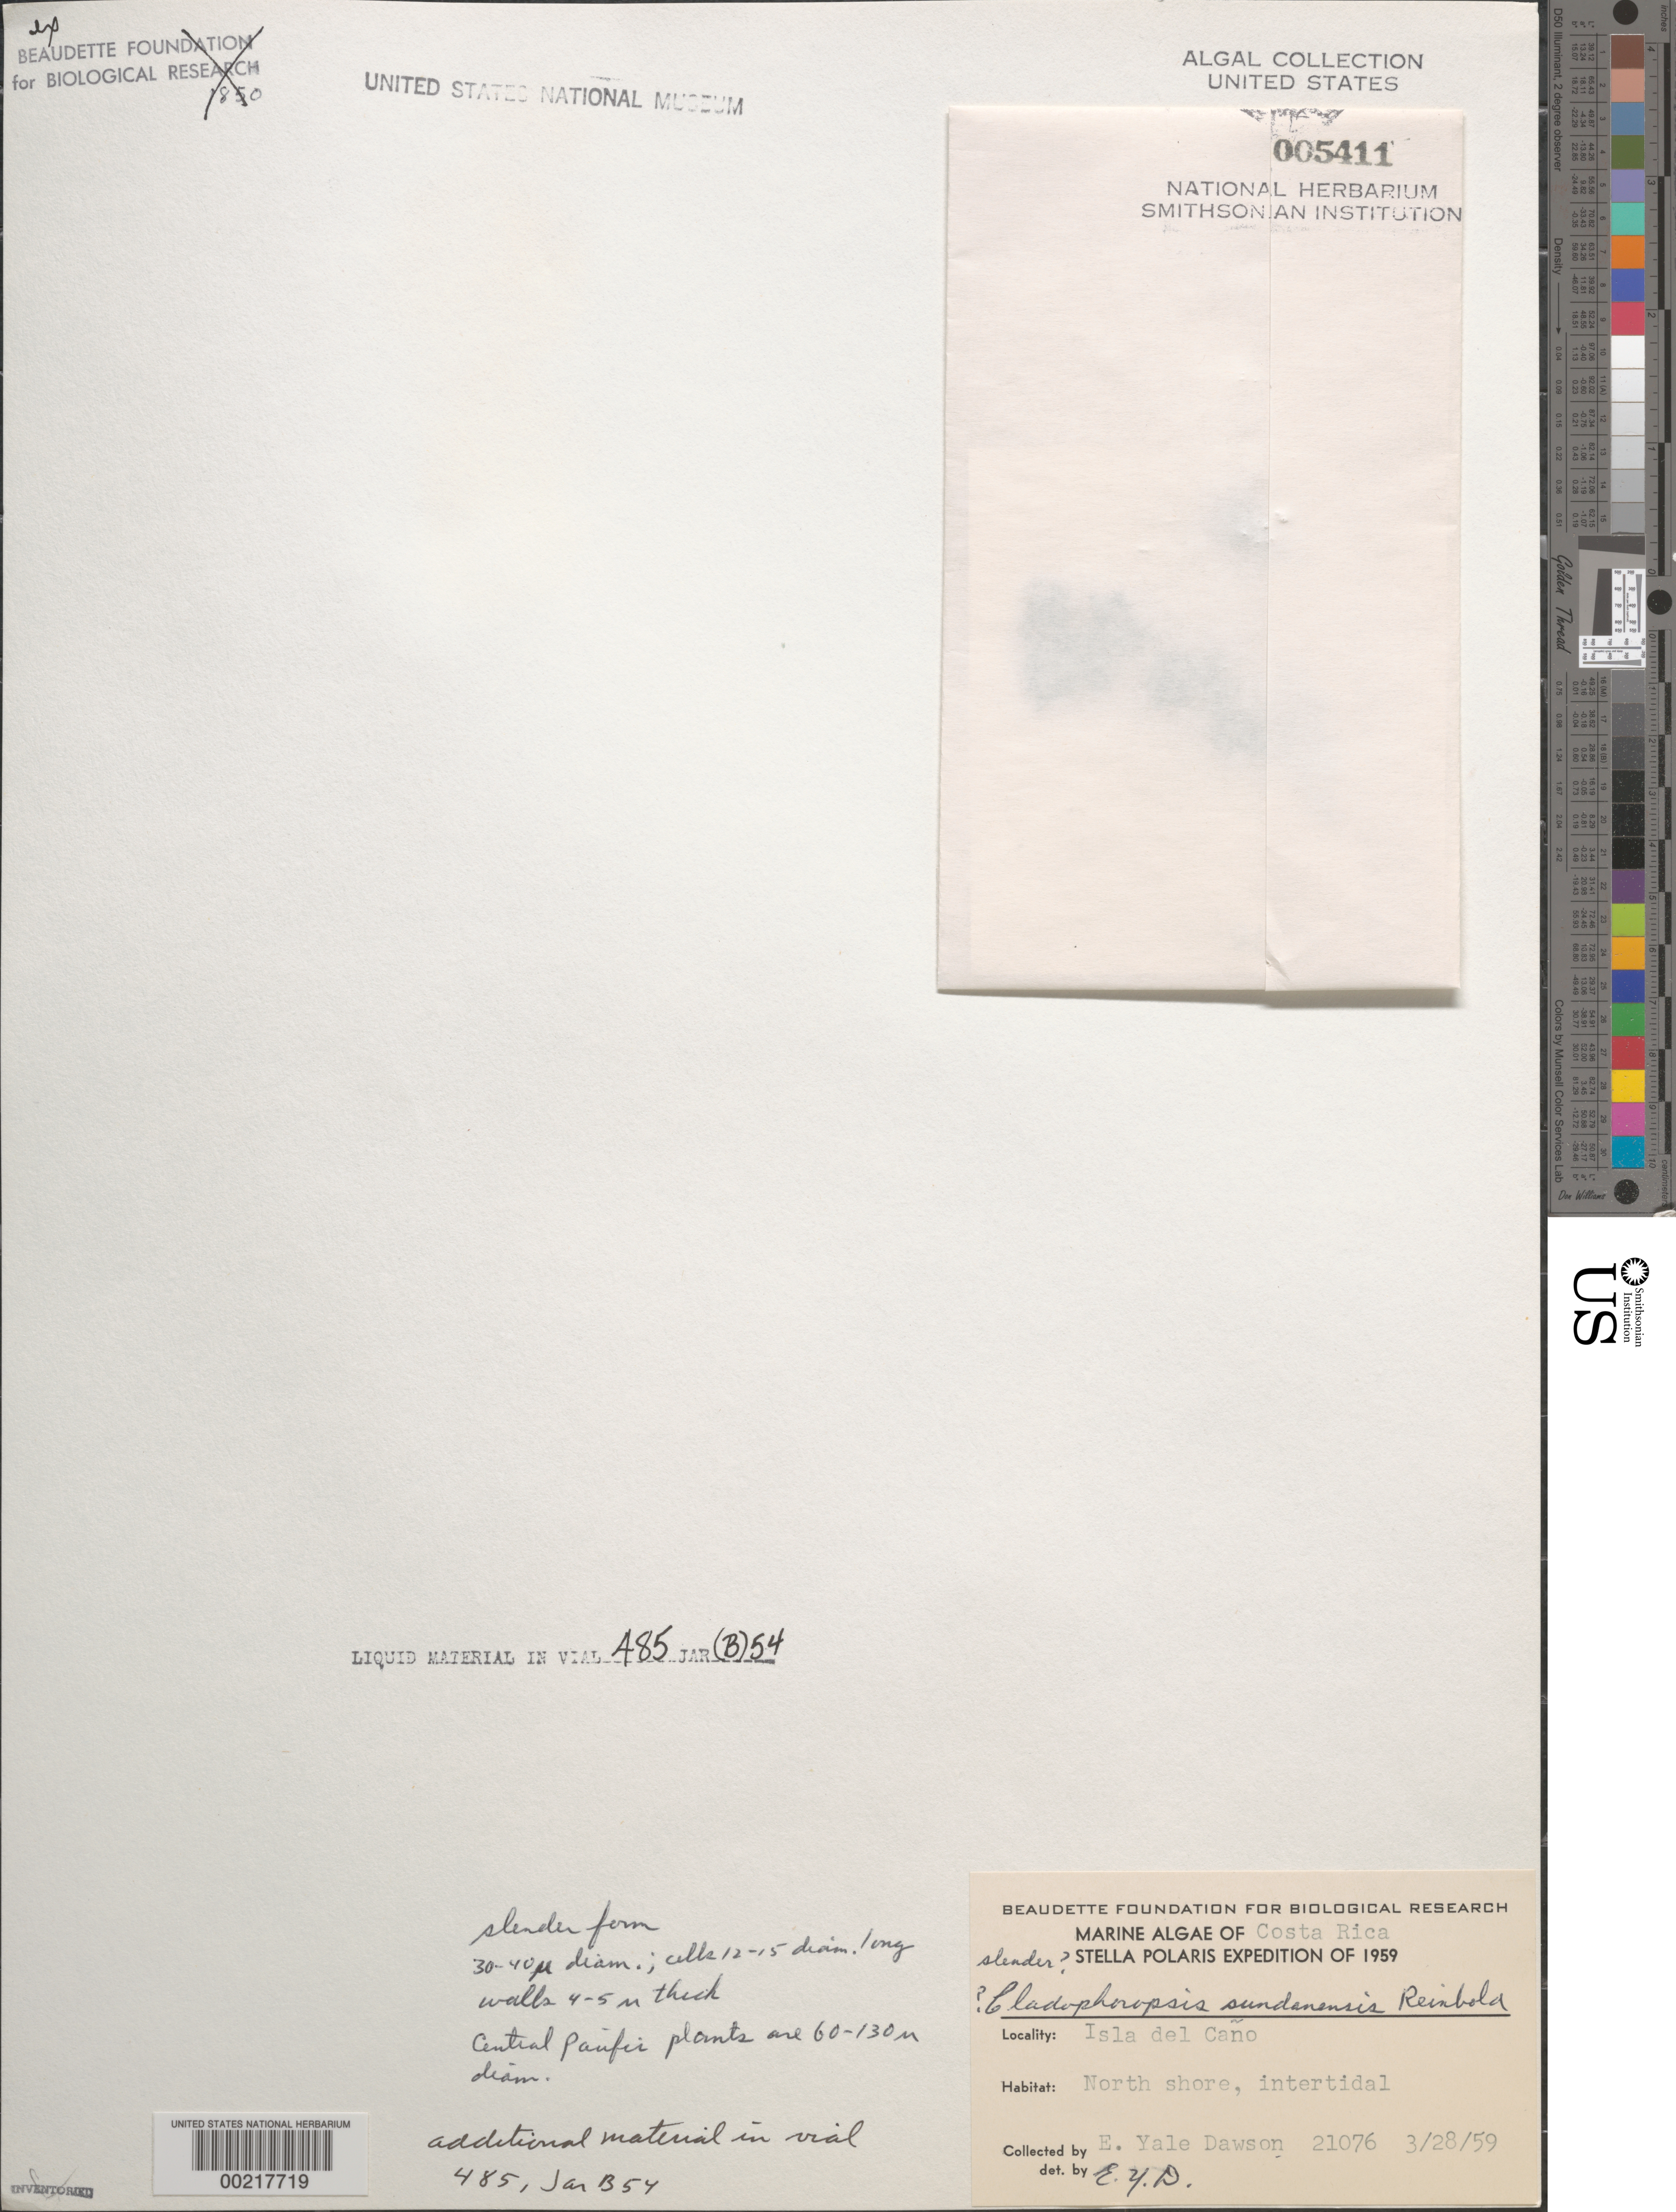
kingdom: Plantae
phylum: Chlorophyta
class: Ulvophyceae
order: Siphonocladales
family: Boodleaceae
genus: Cladophoropsis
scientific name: Cladophoropsis fasciculata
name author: (Kjellm.) N.Wille in Engl. & Prantl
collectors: E. Y. Dawson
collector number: EYD 21076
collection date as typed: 28 Mar 1959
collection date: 1959-03-28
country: Costa Rica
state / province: Puntarenas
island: Isla del Cano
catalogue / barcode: US 5411